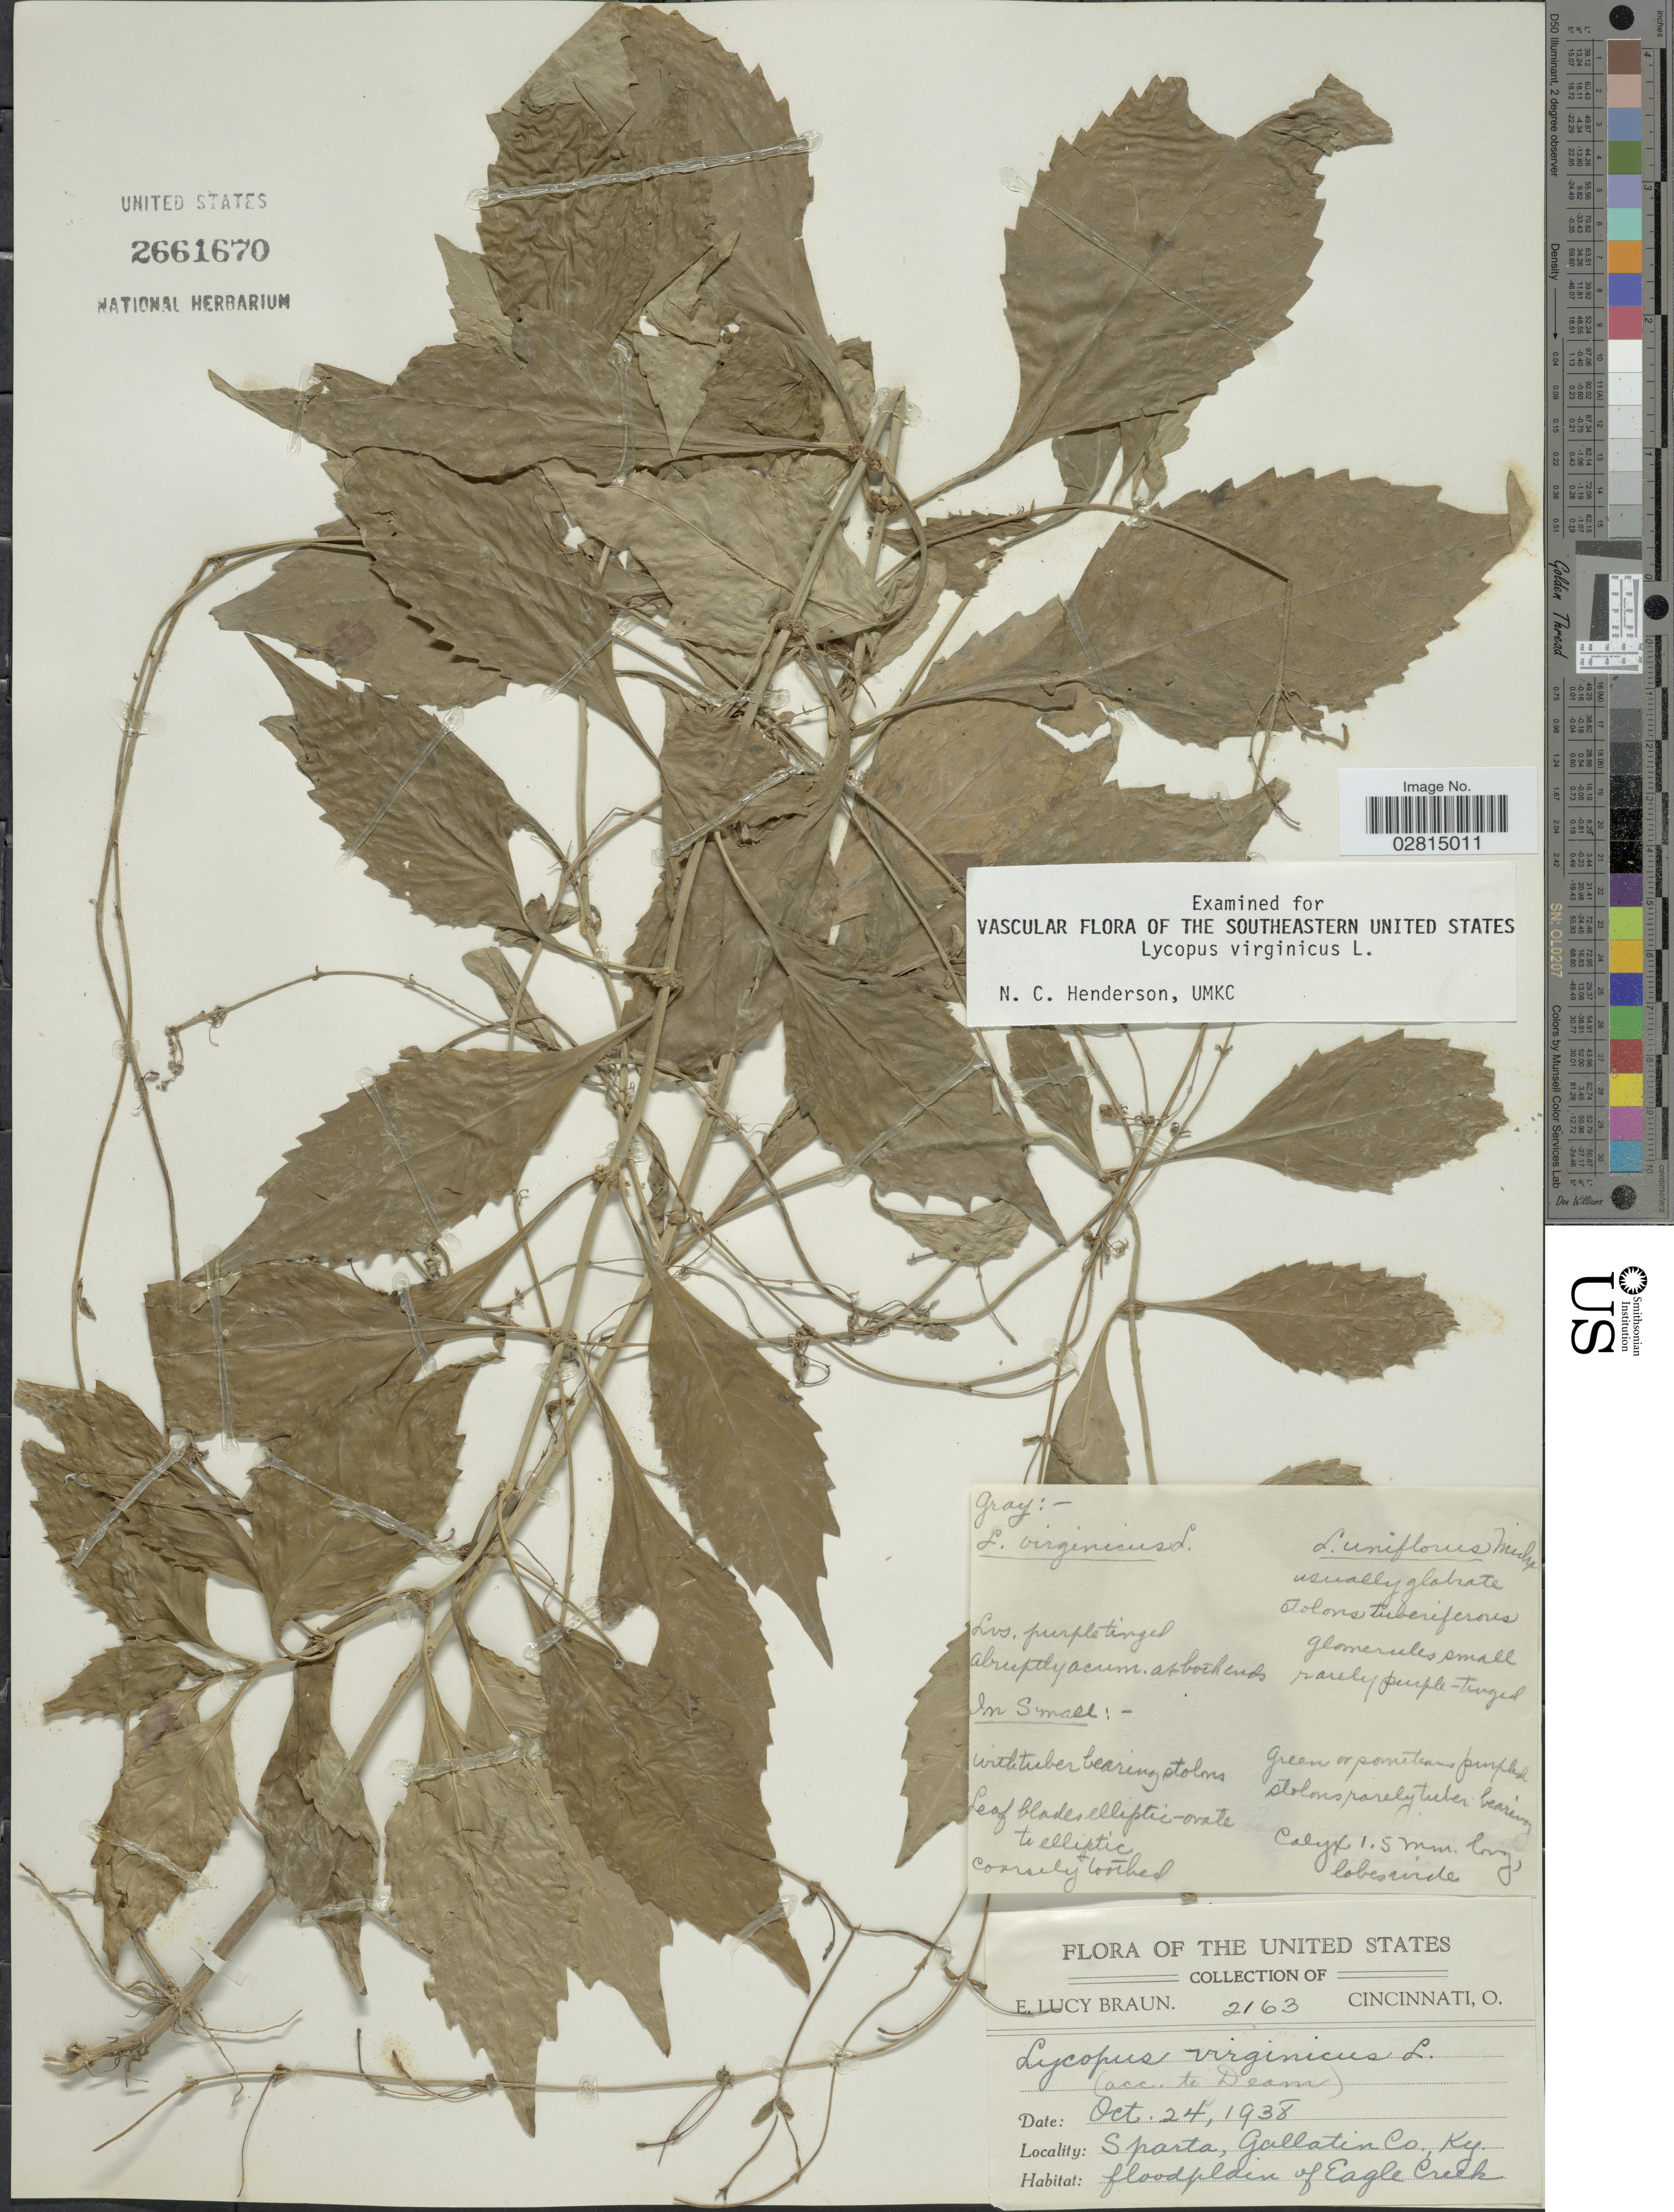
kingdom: Plantae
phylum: Tracheophyta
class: Magnoliopsida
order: Lamiales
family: Lamiaceae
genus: Lycopus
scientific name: Lycopus virginicus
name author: L.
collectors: E. L. Braun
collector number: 2163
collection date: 1938-10-24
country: United States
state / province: Kentucky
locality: Sparta, Gallatin Co., Ky., floodplain of Eagle Creek.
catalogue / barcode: US 2661670